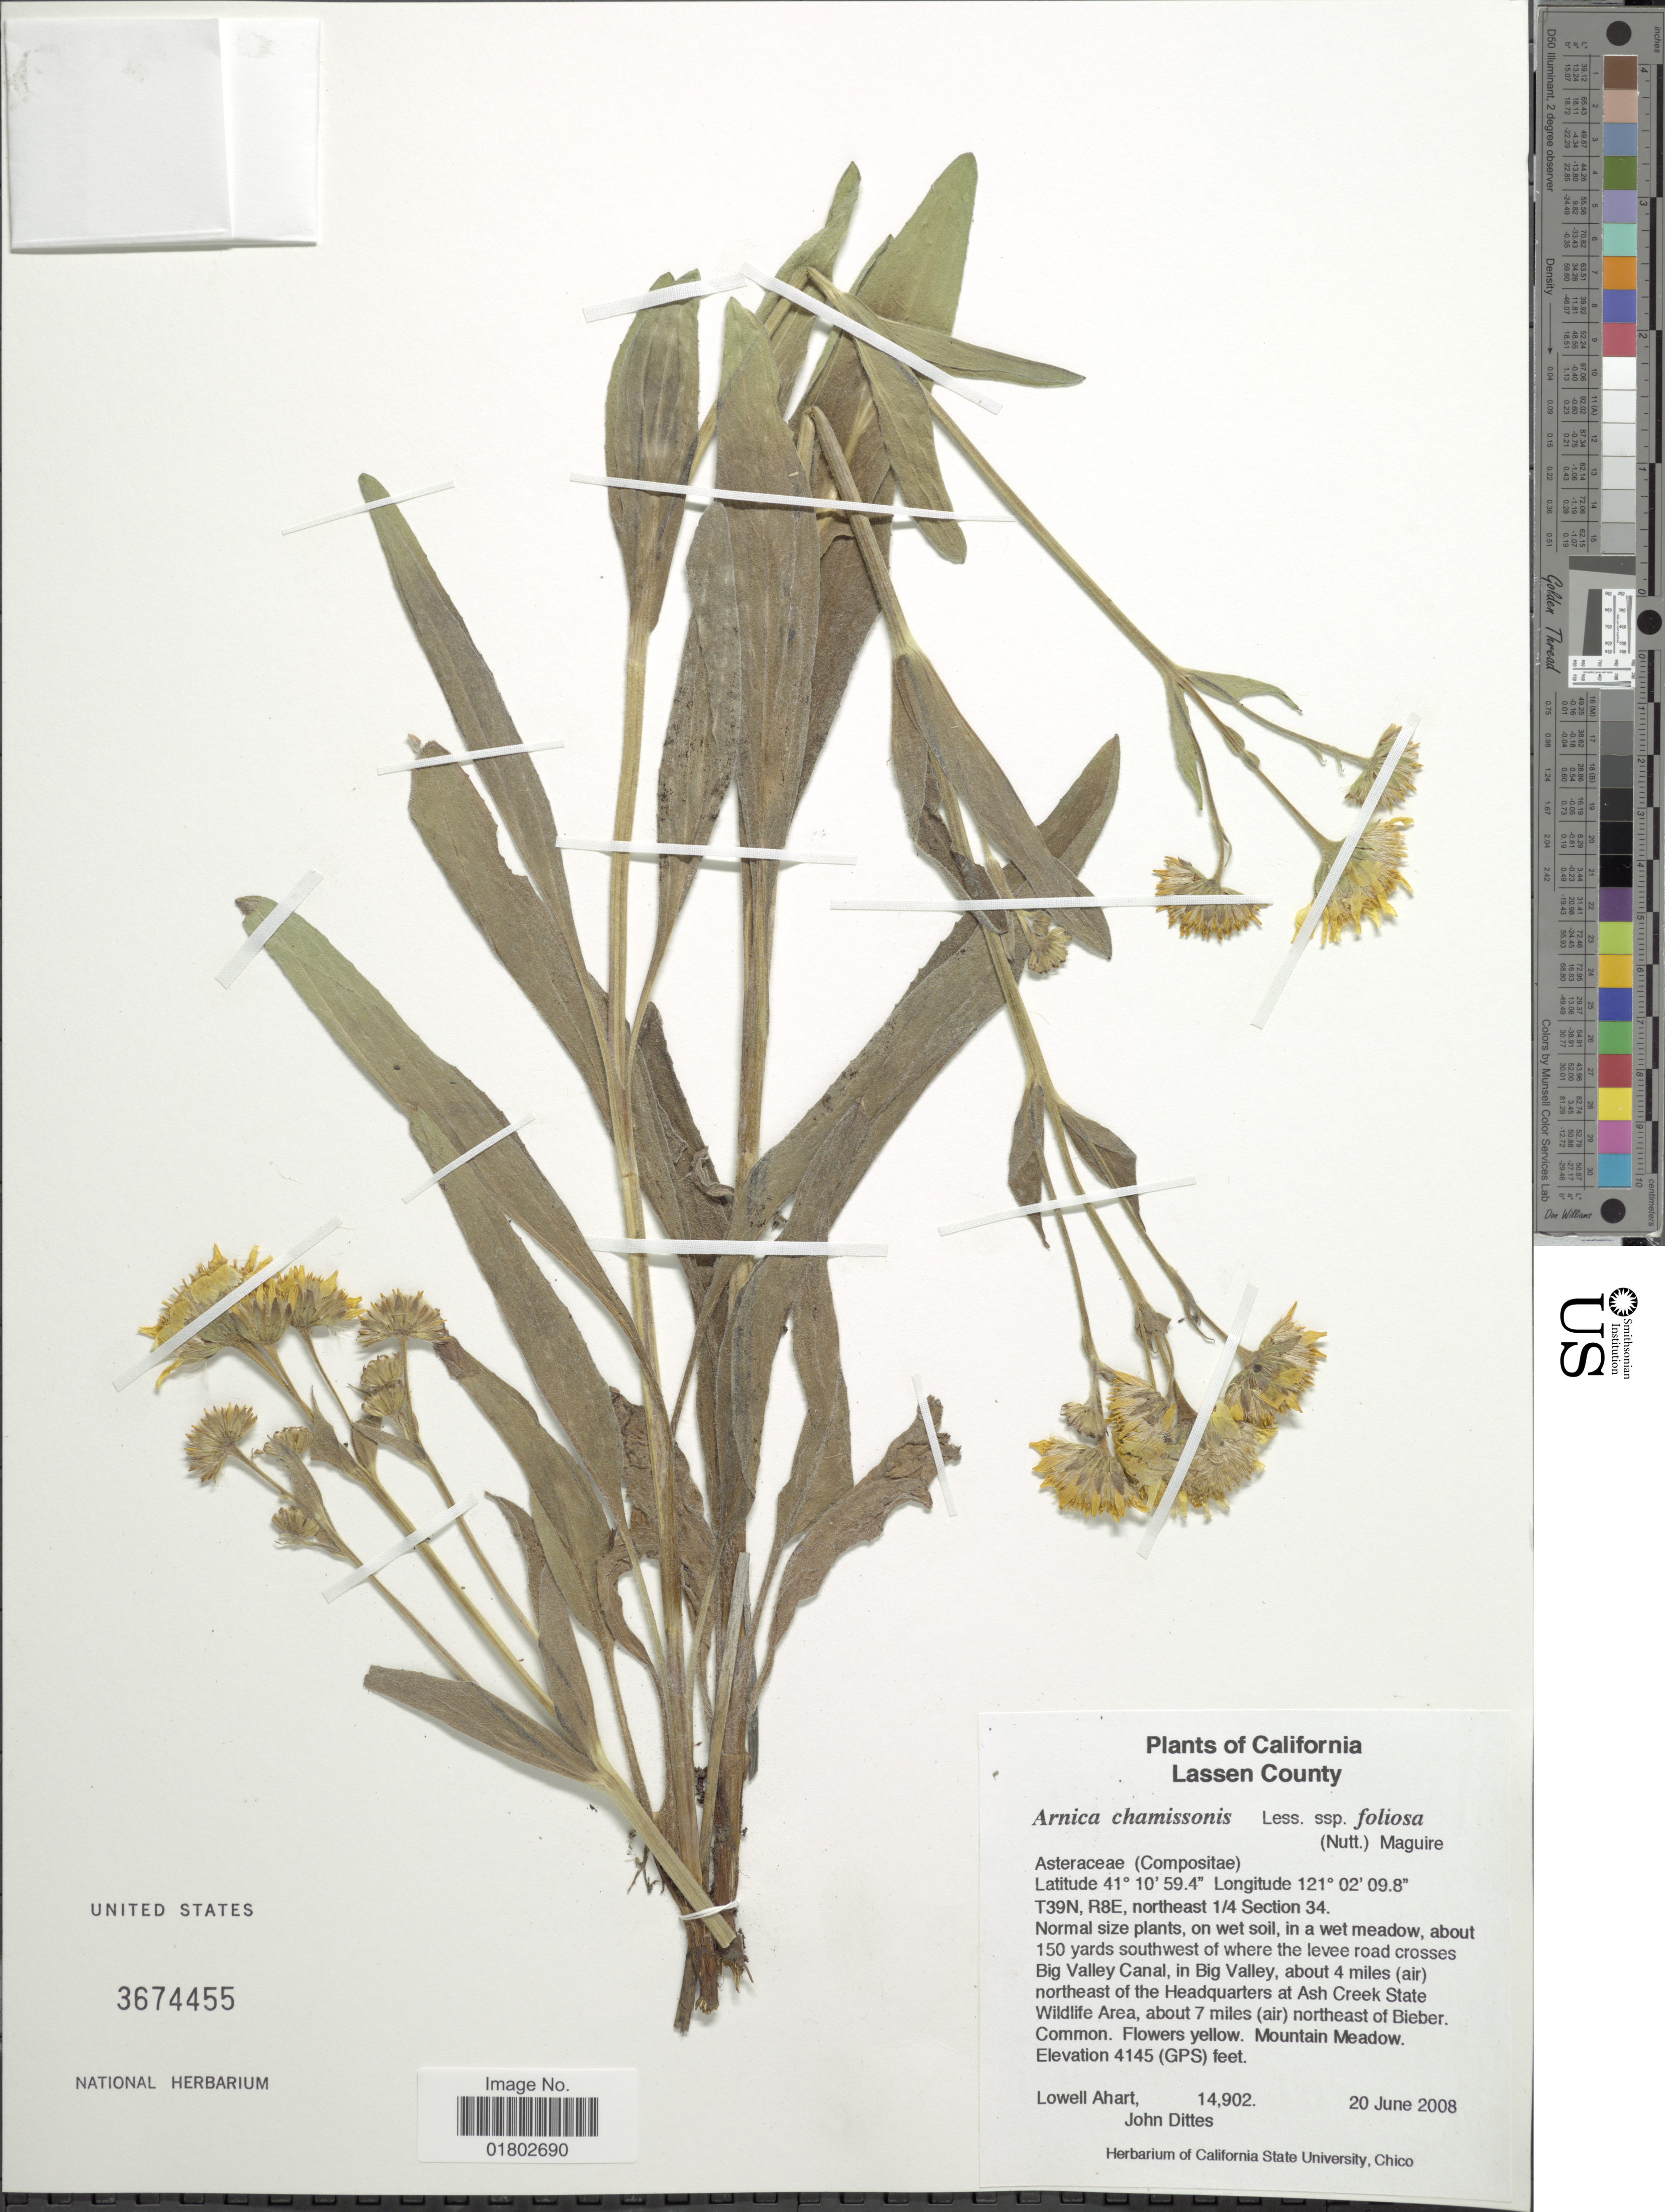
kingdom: Plantae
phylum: Tracheophyta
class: Magnoliopsida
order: Asterales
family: Asteraceae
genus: Arnica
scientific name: Arnica chamissonis subsp. foliosa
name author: (Nutt.) Maguire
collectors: L. Ahart & J. Dittes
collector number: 14902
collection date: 2008-06-20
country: United States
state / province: California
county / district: Lassen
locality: Lassen County, T39N, R8E, northeast ¼ Section 34, about 150 yards southwest of where the levee road crosses Big Valley Canal, In Big Valley, about 4 miles (air) northeast of the Headquarters at Ash Creek State Wildlife Area, about 7 miles )air) northeast Bieber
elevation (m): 1263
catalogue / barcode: US 3674455